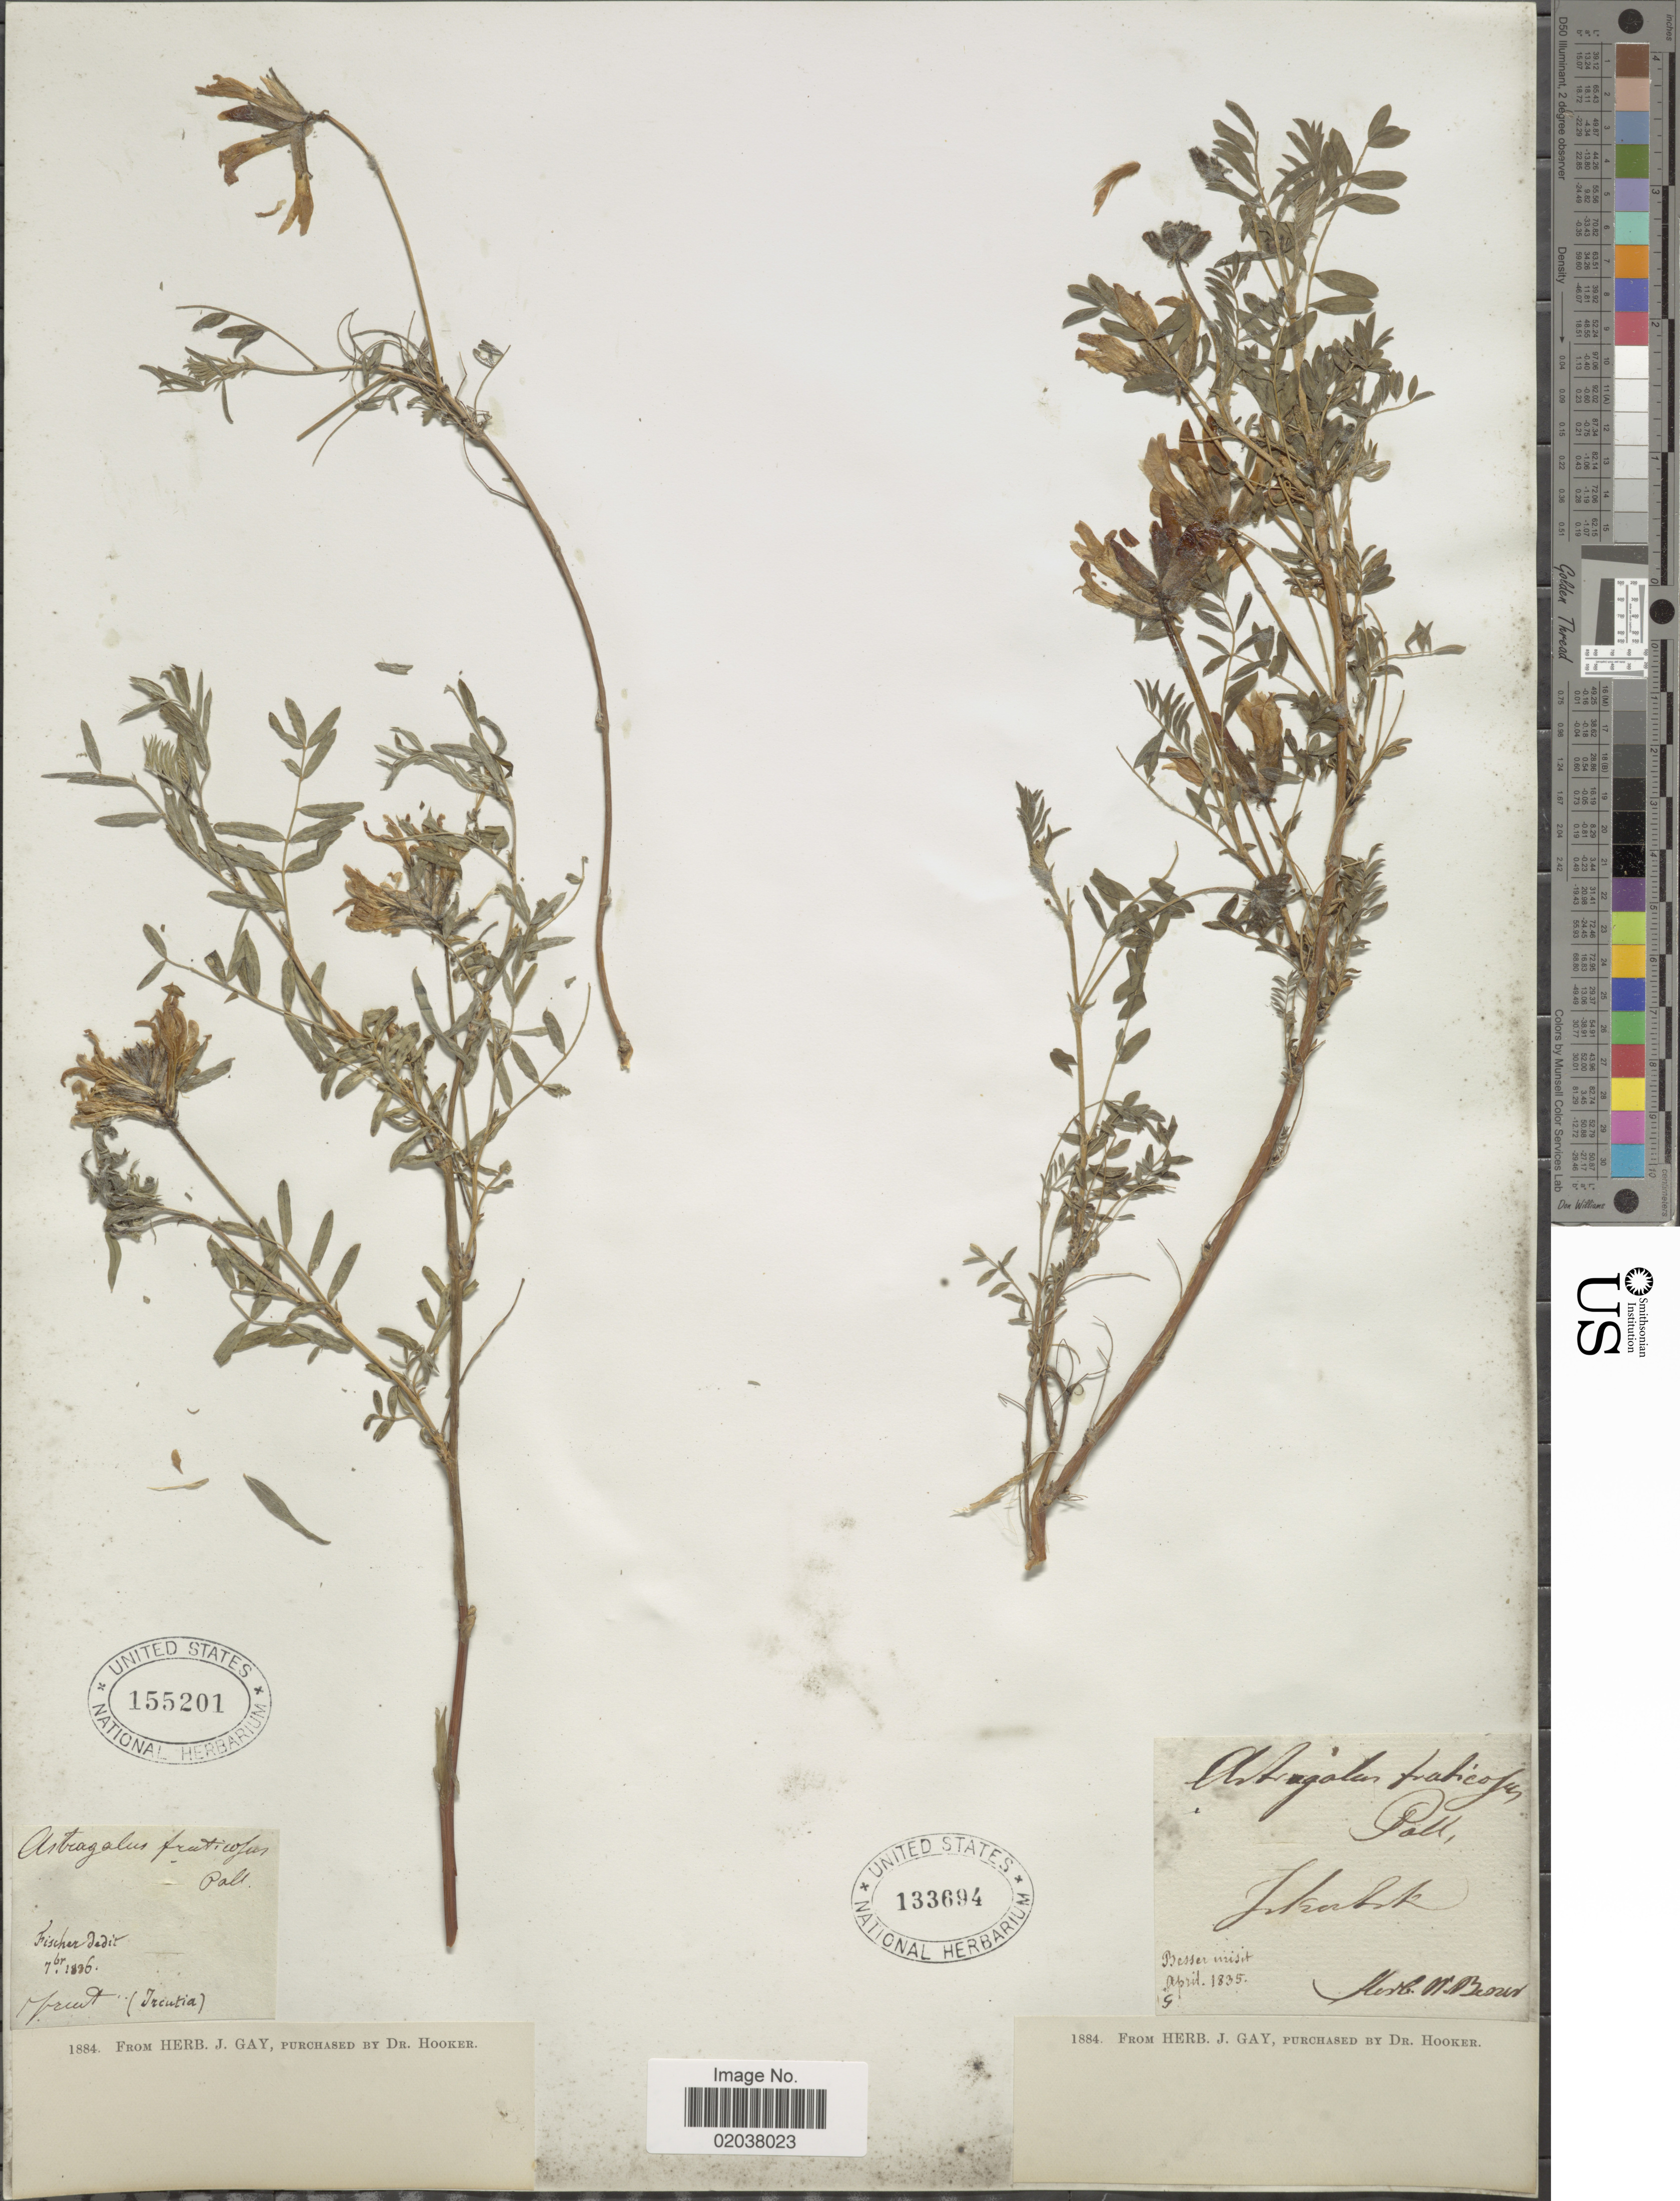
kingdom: Plantae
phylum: Tracheophyta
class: Magnoliopsida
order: Fabales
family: Fabaceae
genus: Astragalus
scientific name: Astragalus fruticosus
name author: Pall.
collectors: ex Herb. W. Besser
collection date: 1835-04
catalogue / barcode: US 133694